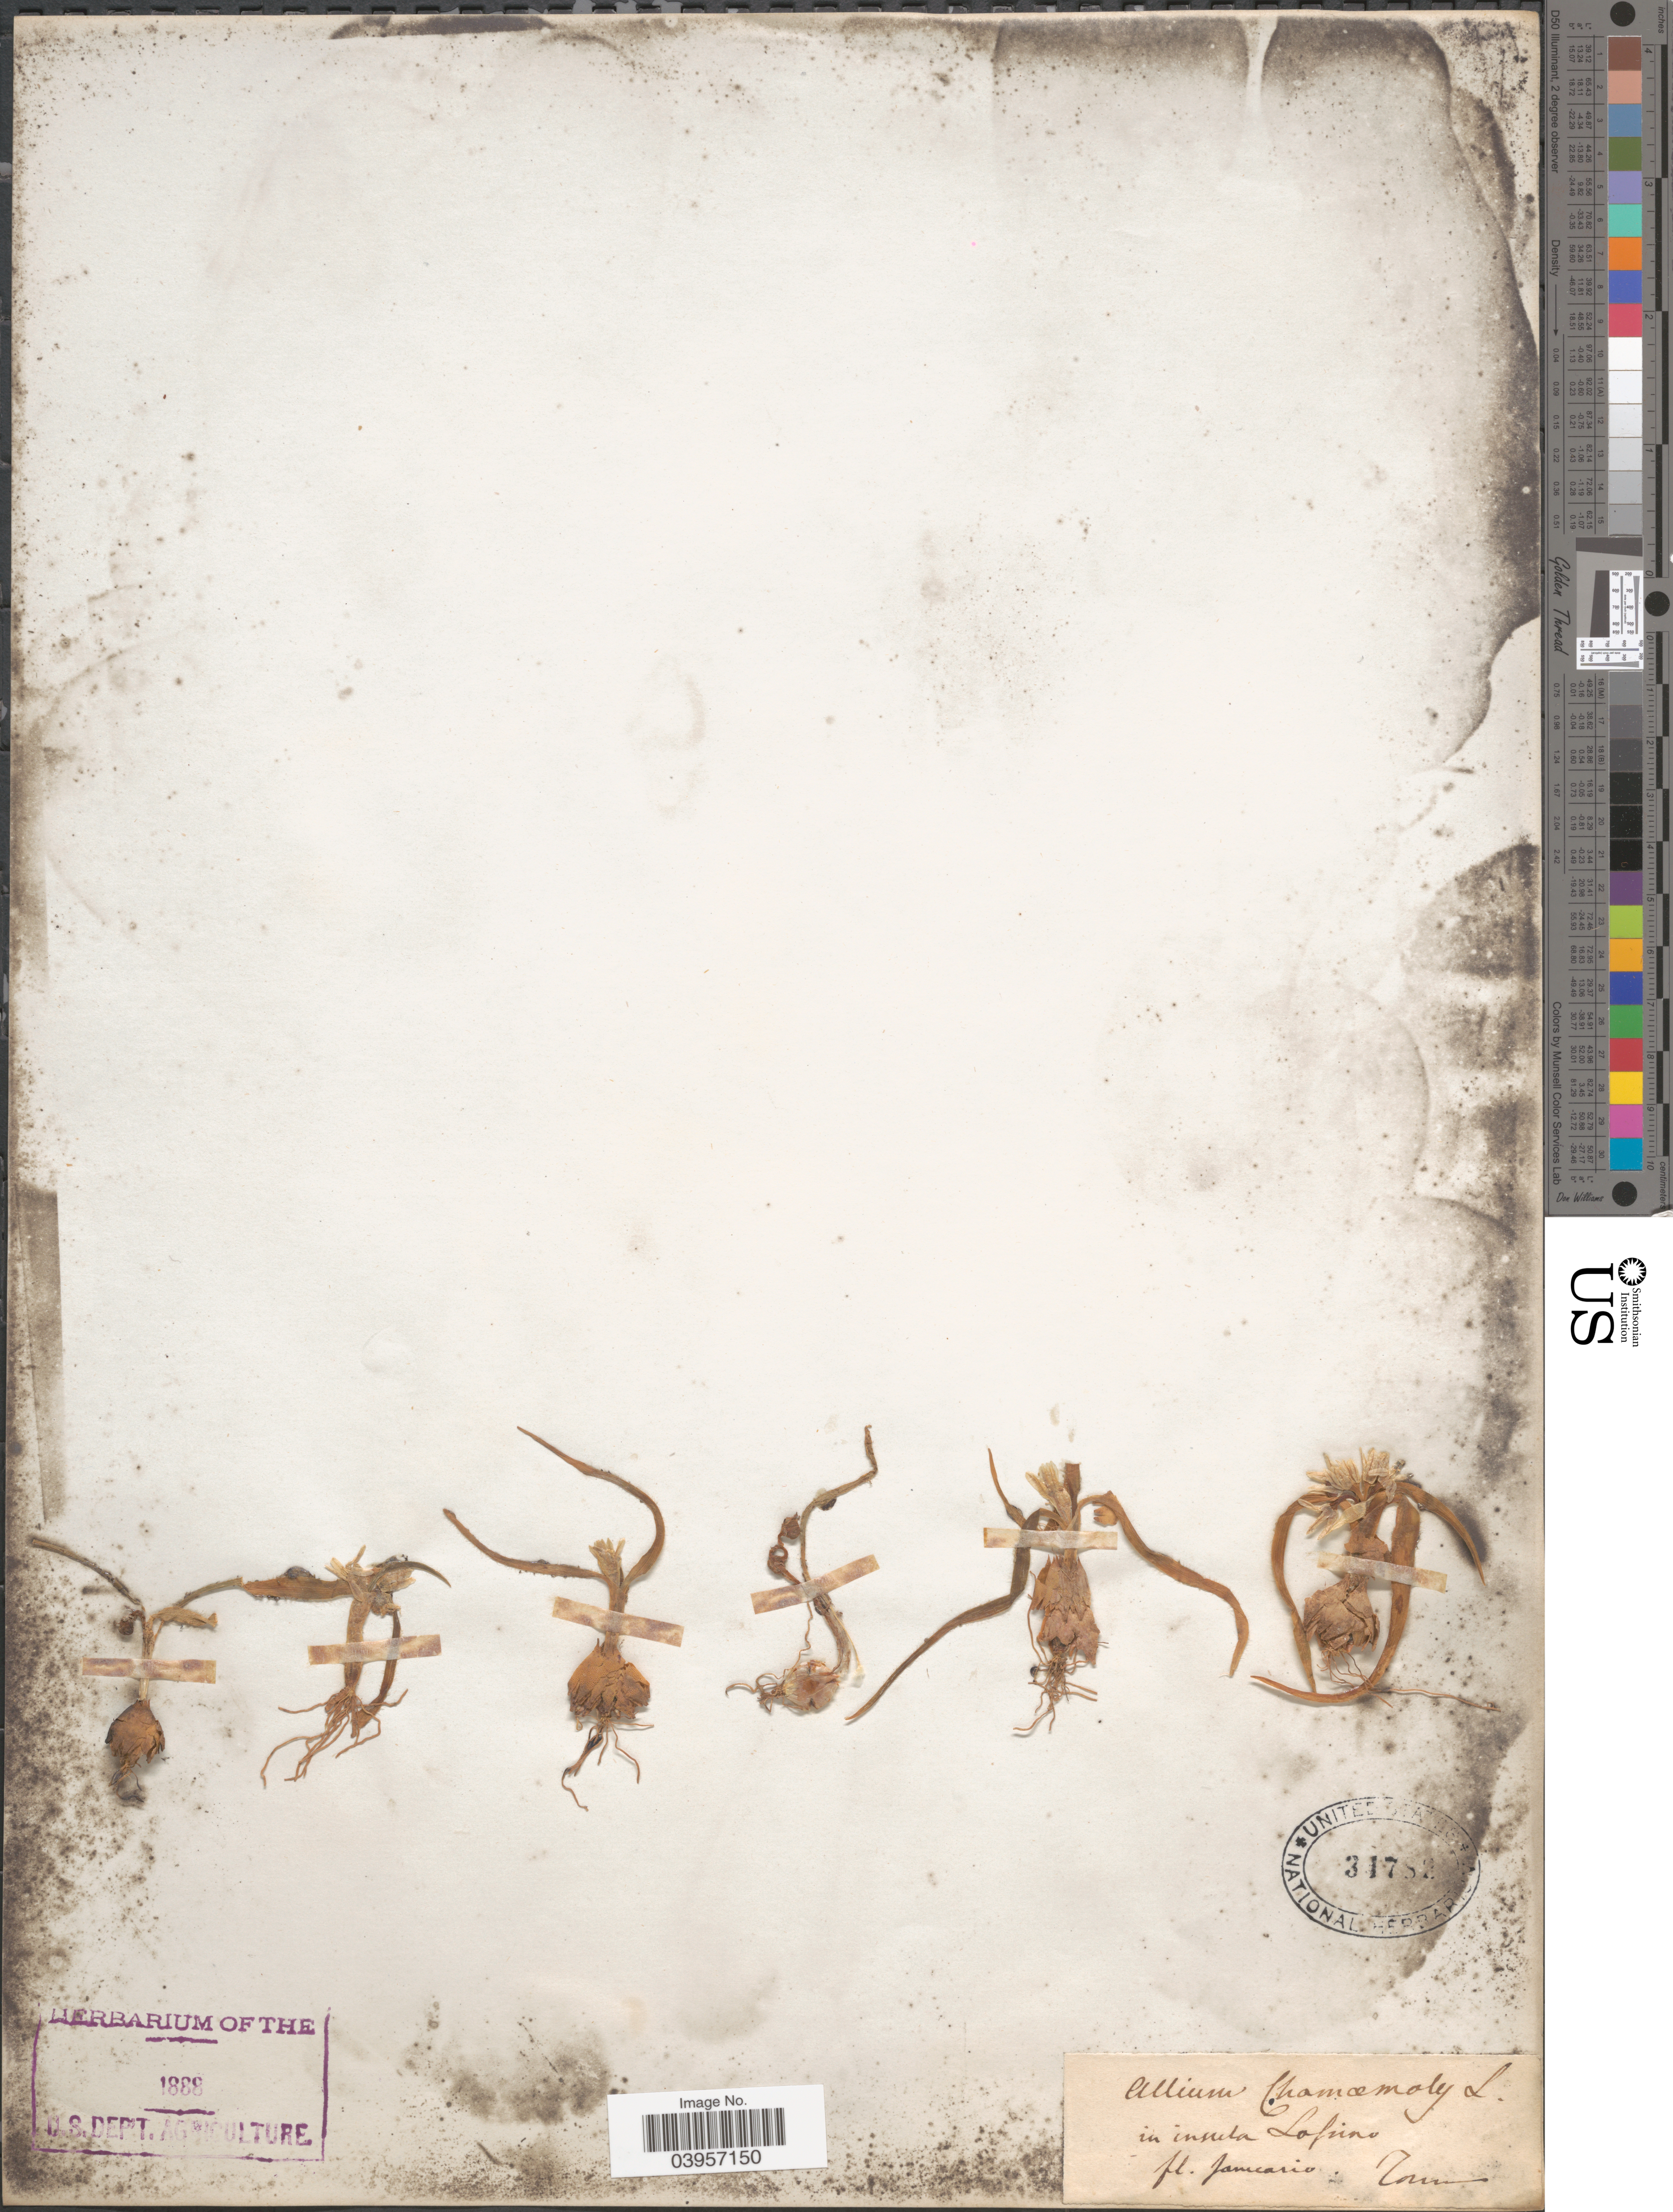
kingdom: Plantae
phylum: Tracheophyta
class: Liliopsida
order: Asparagales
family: Amaryllidaceae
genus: Allium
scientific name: Allium chamaemoly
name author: L.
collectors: Tomm.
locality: In insula Lopino.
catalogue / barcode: US 31782